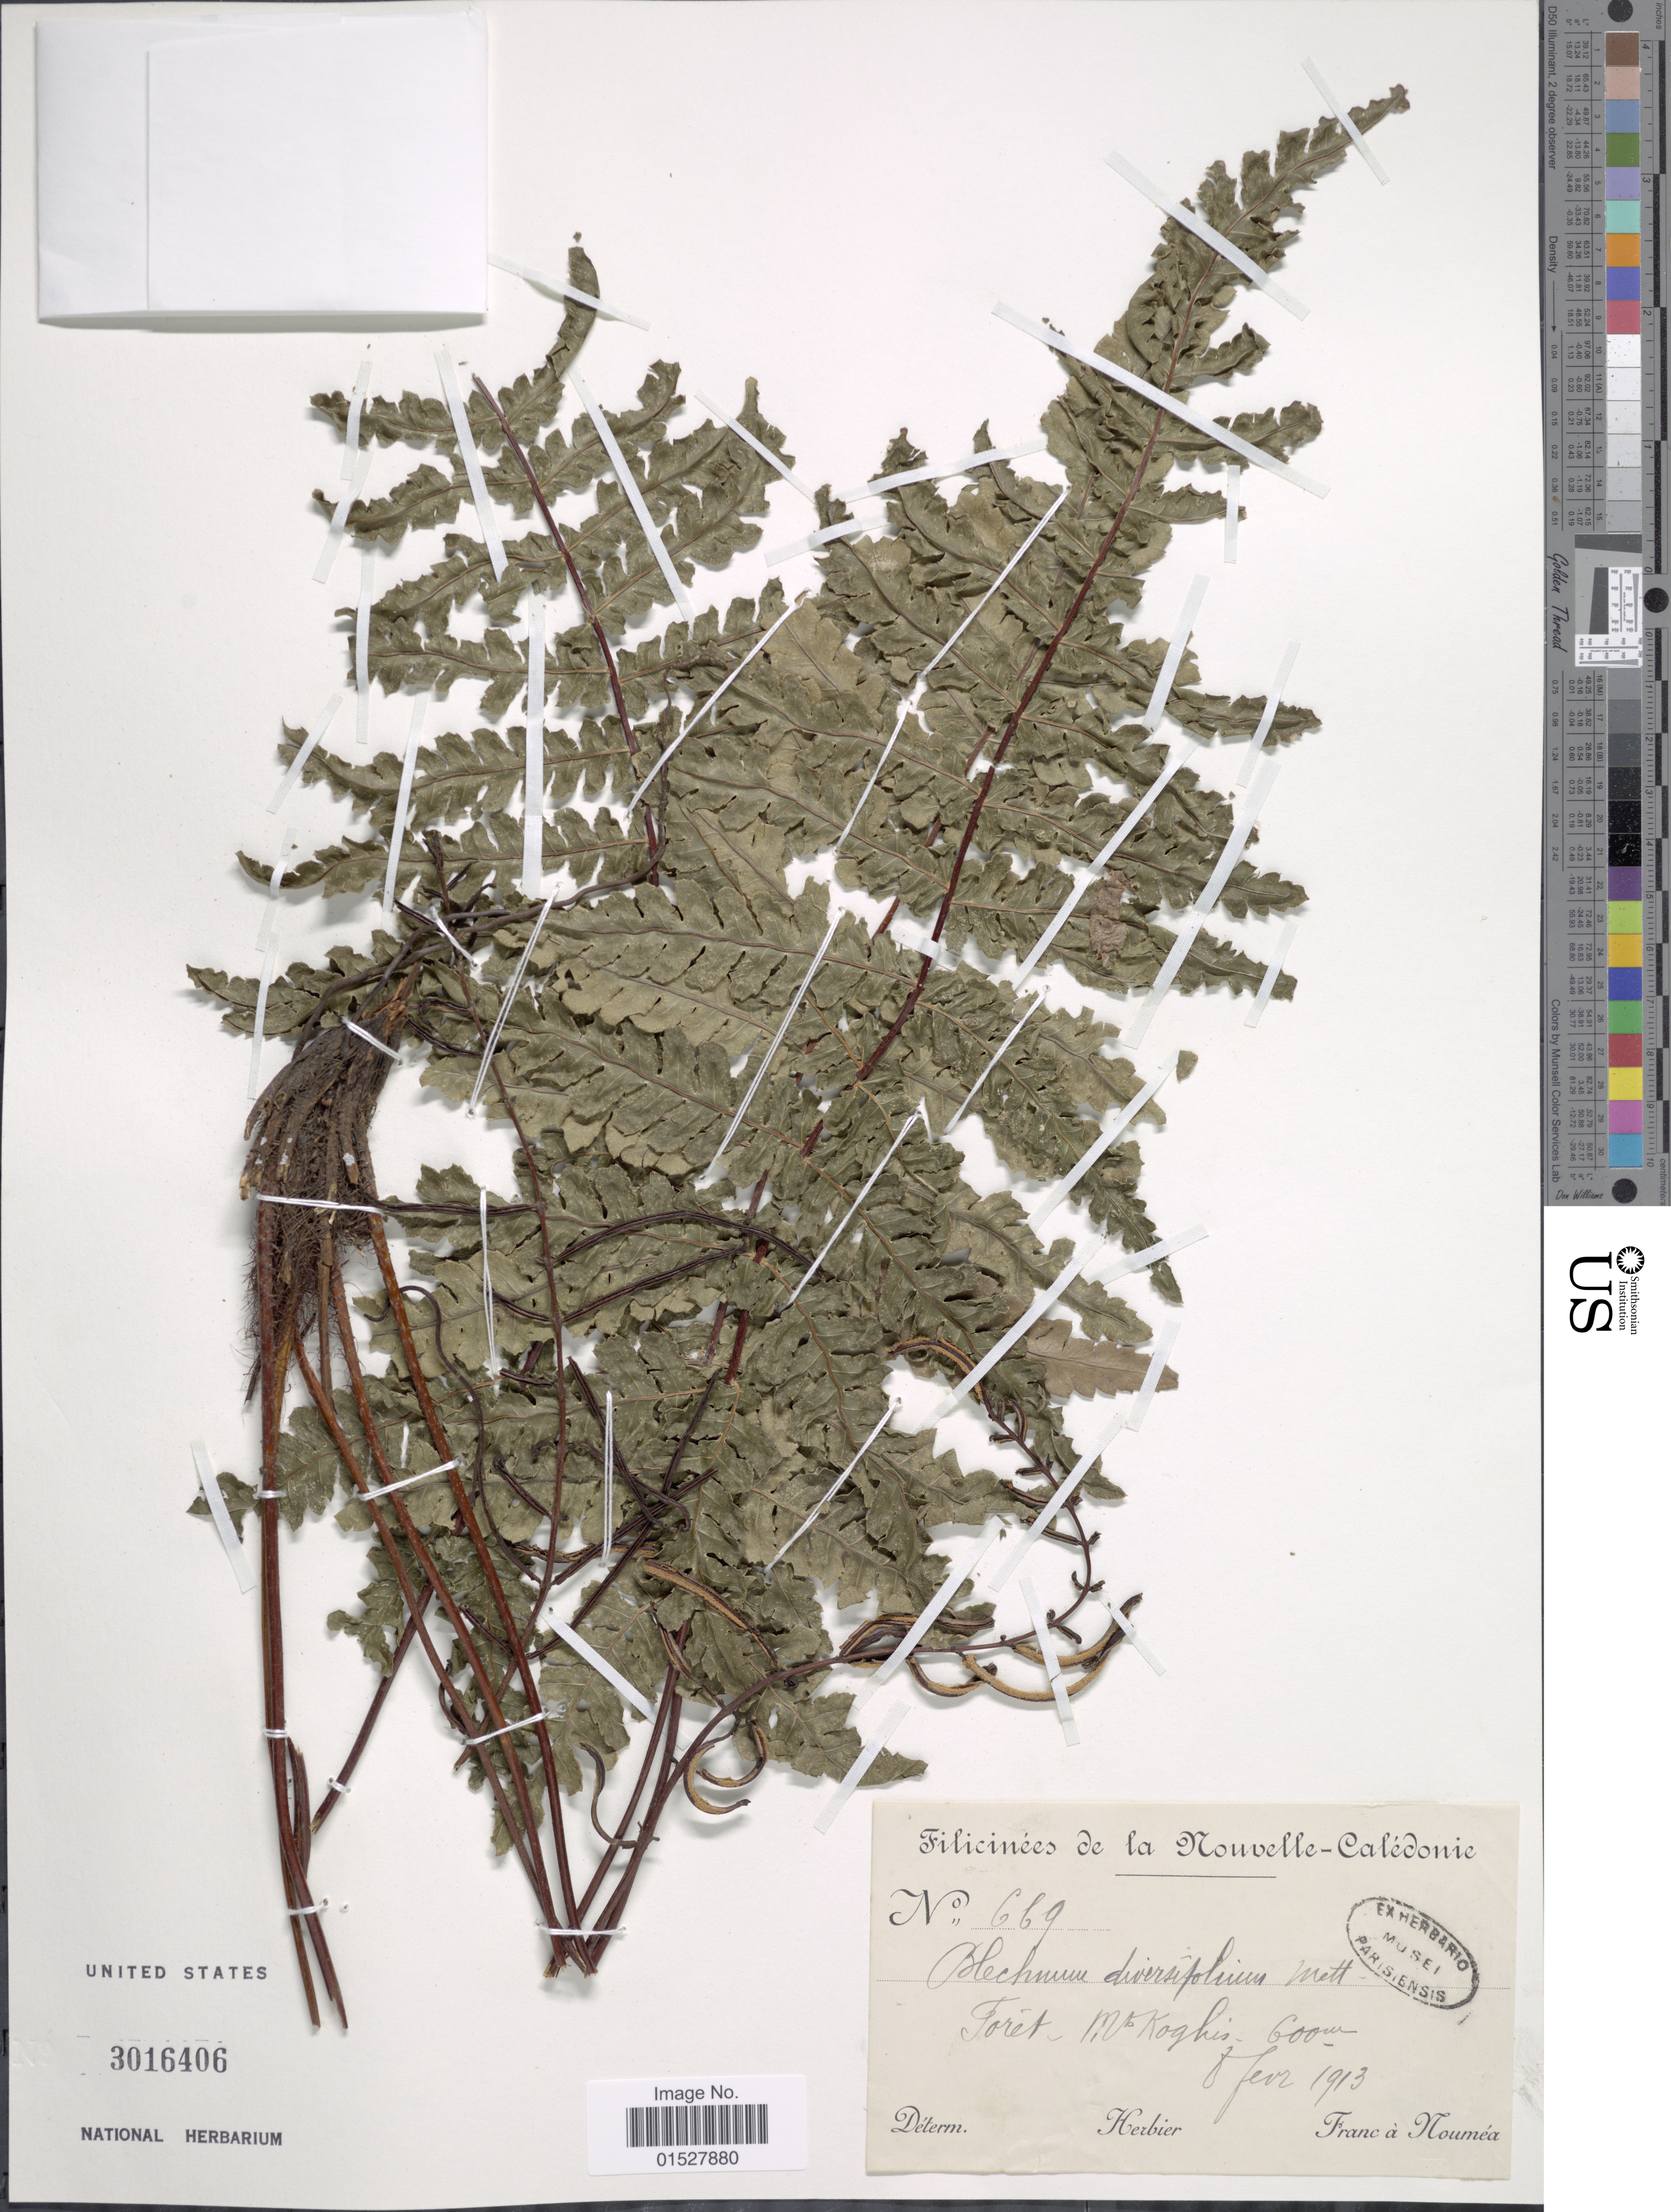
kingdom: Plantae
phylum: Tracheophyta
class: Polypodiopsida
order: Polypodiales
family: Blechnaceae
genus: Blechnum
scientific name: Blechnum diversifolium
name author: Mett.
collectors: Franc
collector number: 669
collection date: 1913-02-08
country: New Caledonia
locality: Forêt. Mt. Koghis.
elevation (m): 600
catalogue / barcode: US 3016406